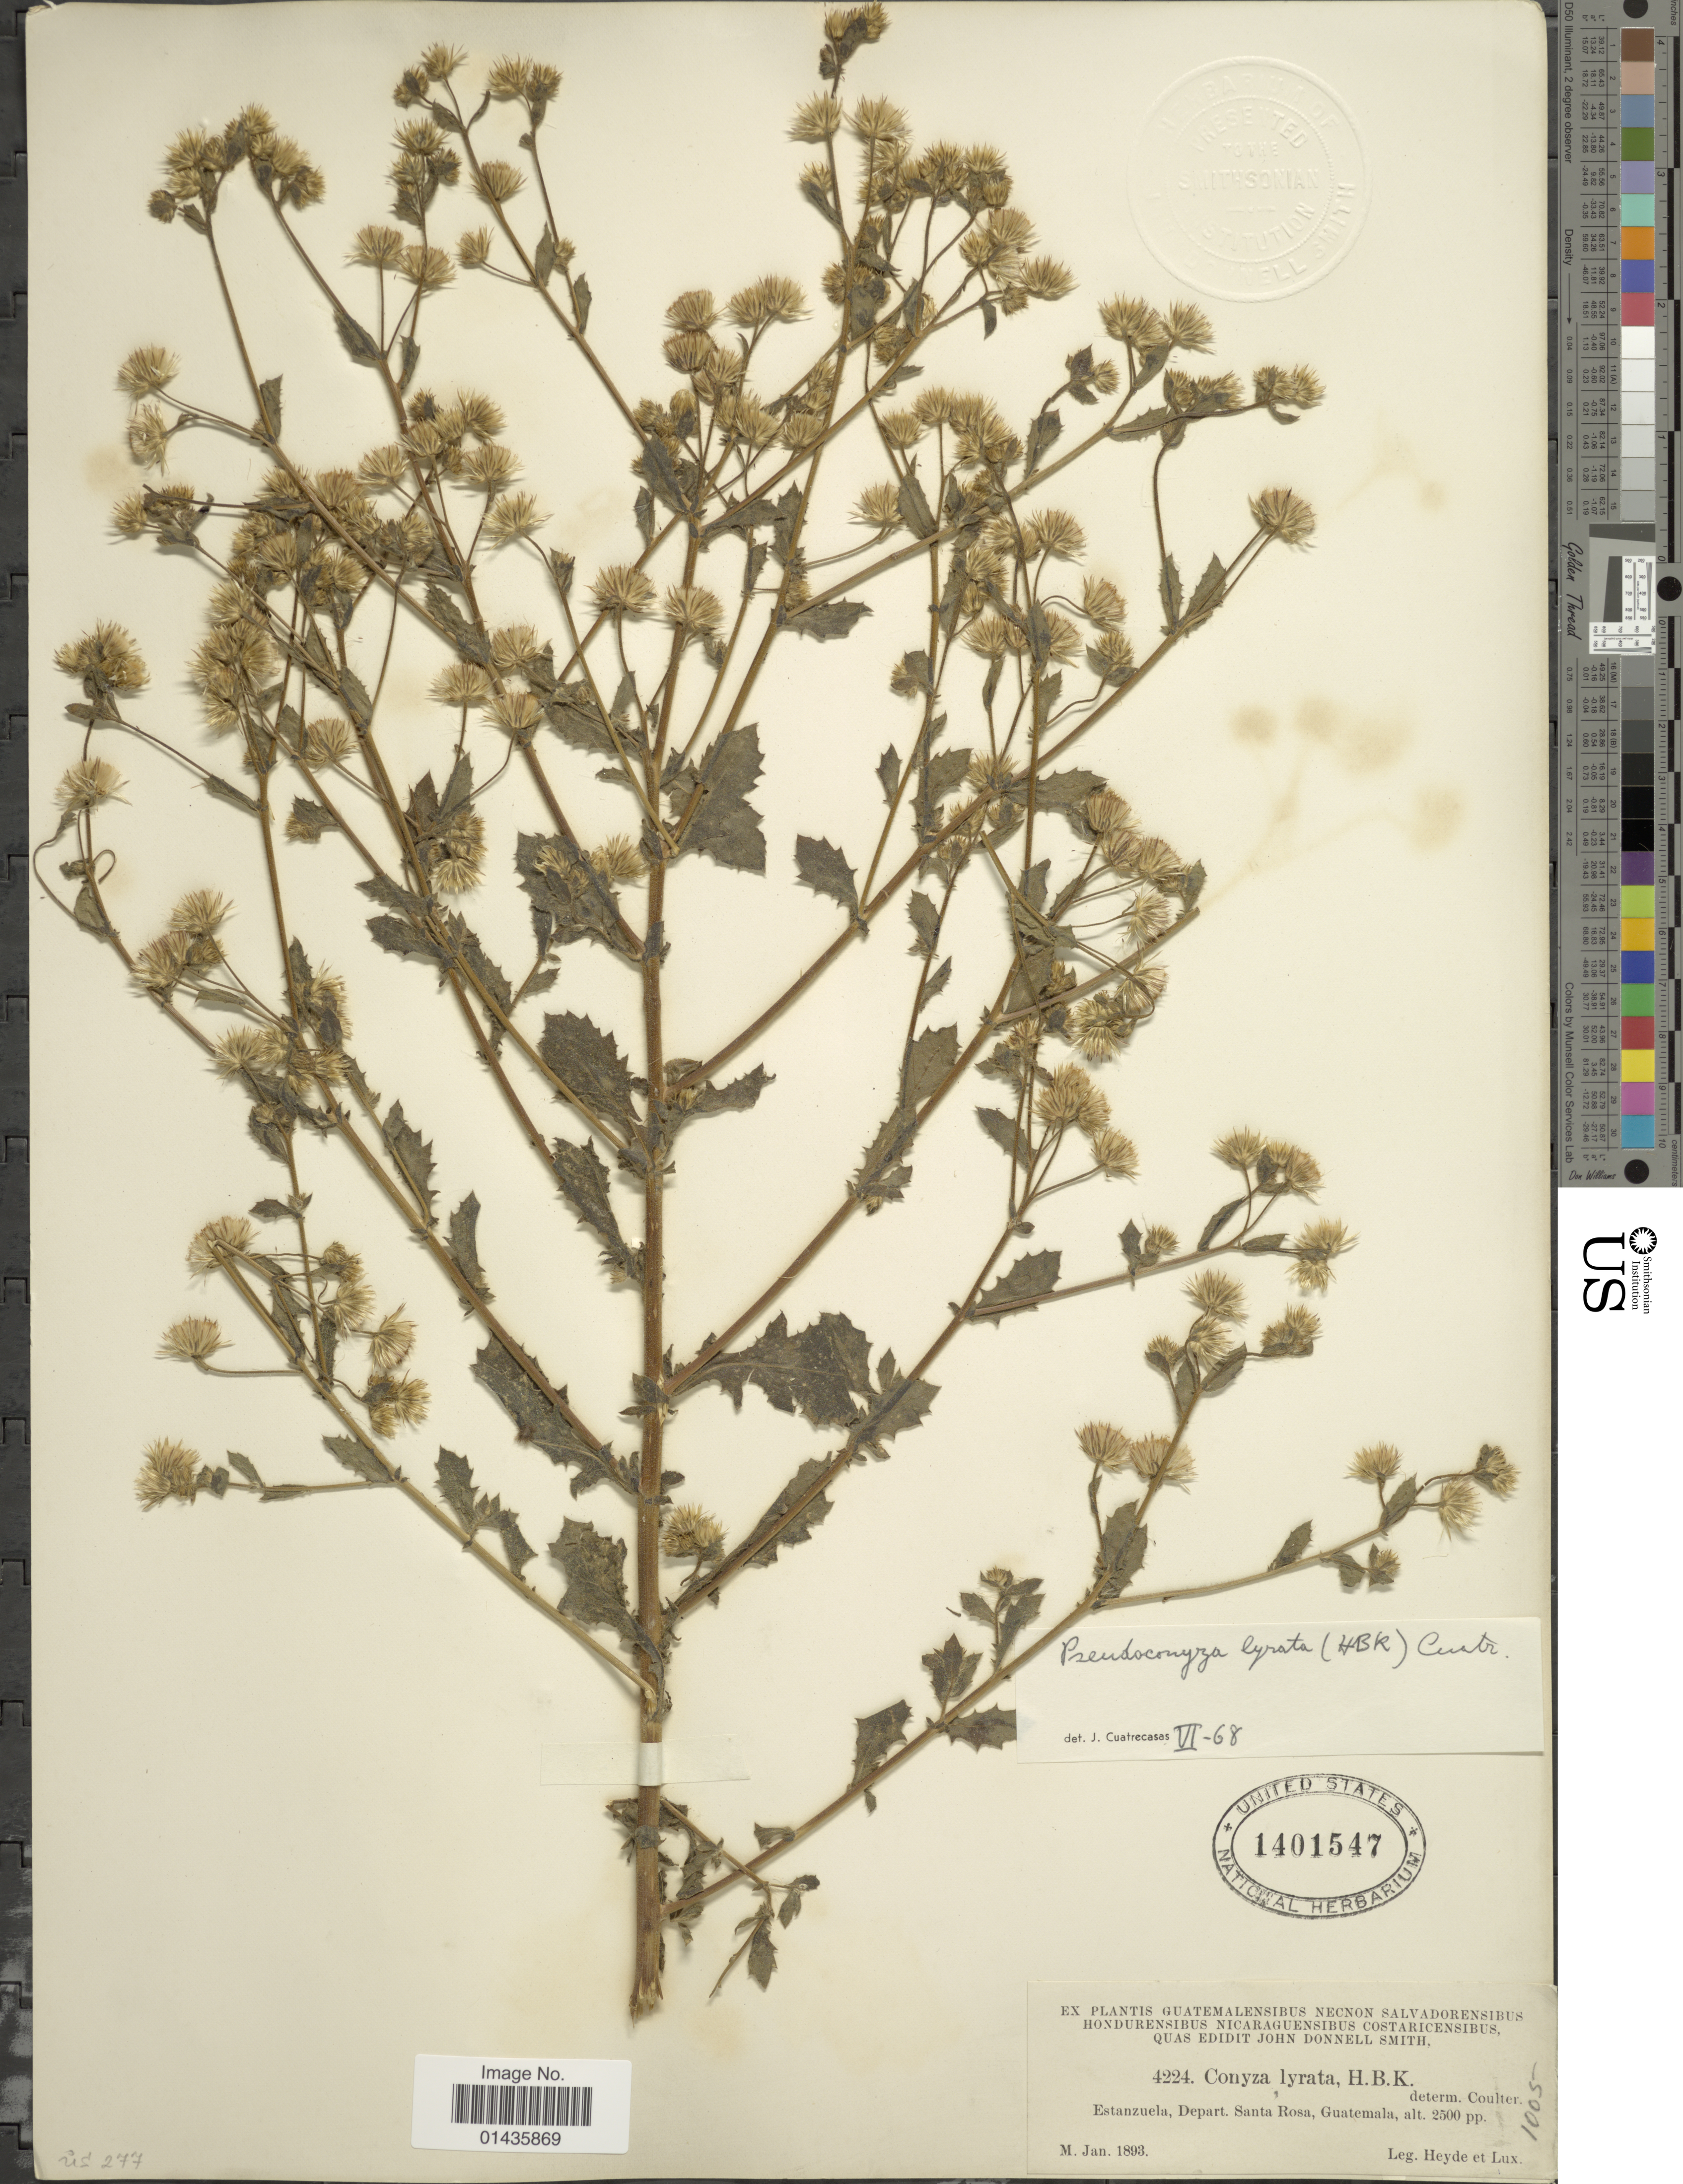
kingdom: Plantae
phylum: Tracheophyta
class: Magnoliopsida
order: Asterales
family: Asteraceae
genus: Pseudoconyza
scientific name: Pseudoconyza lyrata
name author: (Kunth) Cuatrec.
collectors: Heyde & Lux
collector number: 4224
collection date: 1893-01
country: Guatemala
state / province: Santa Rosa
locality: Estanzuela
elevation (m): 762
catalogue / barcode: US 1401547